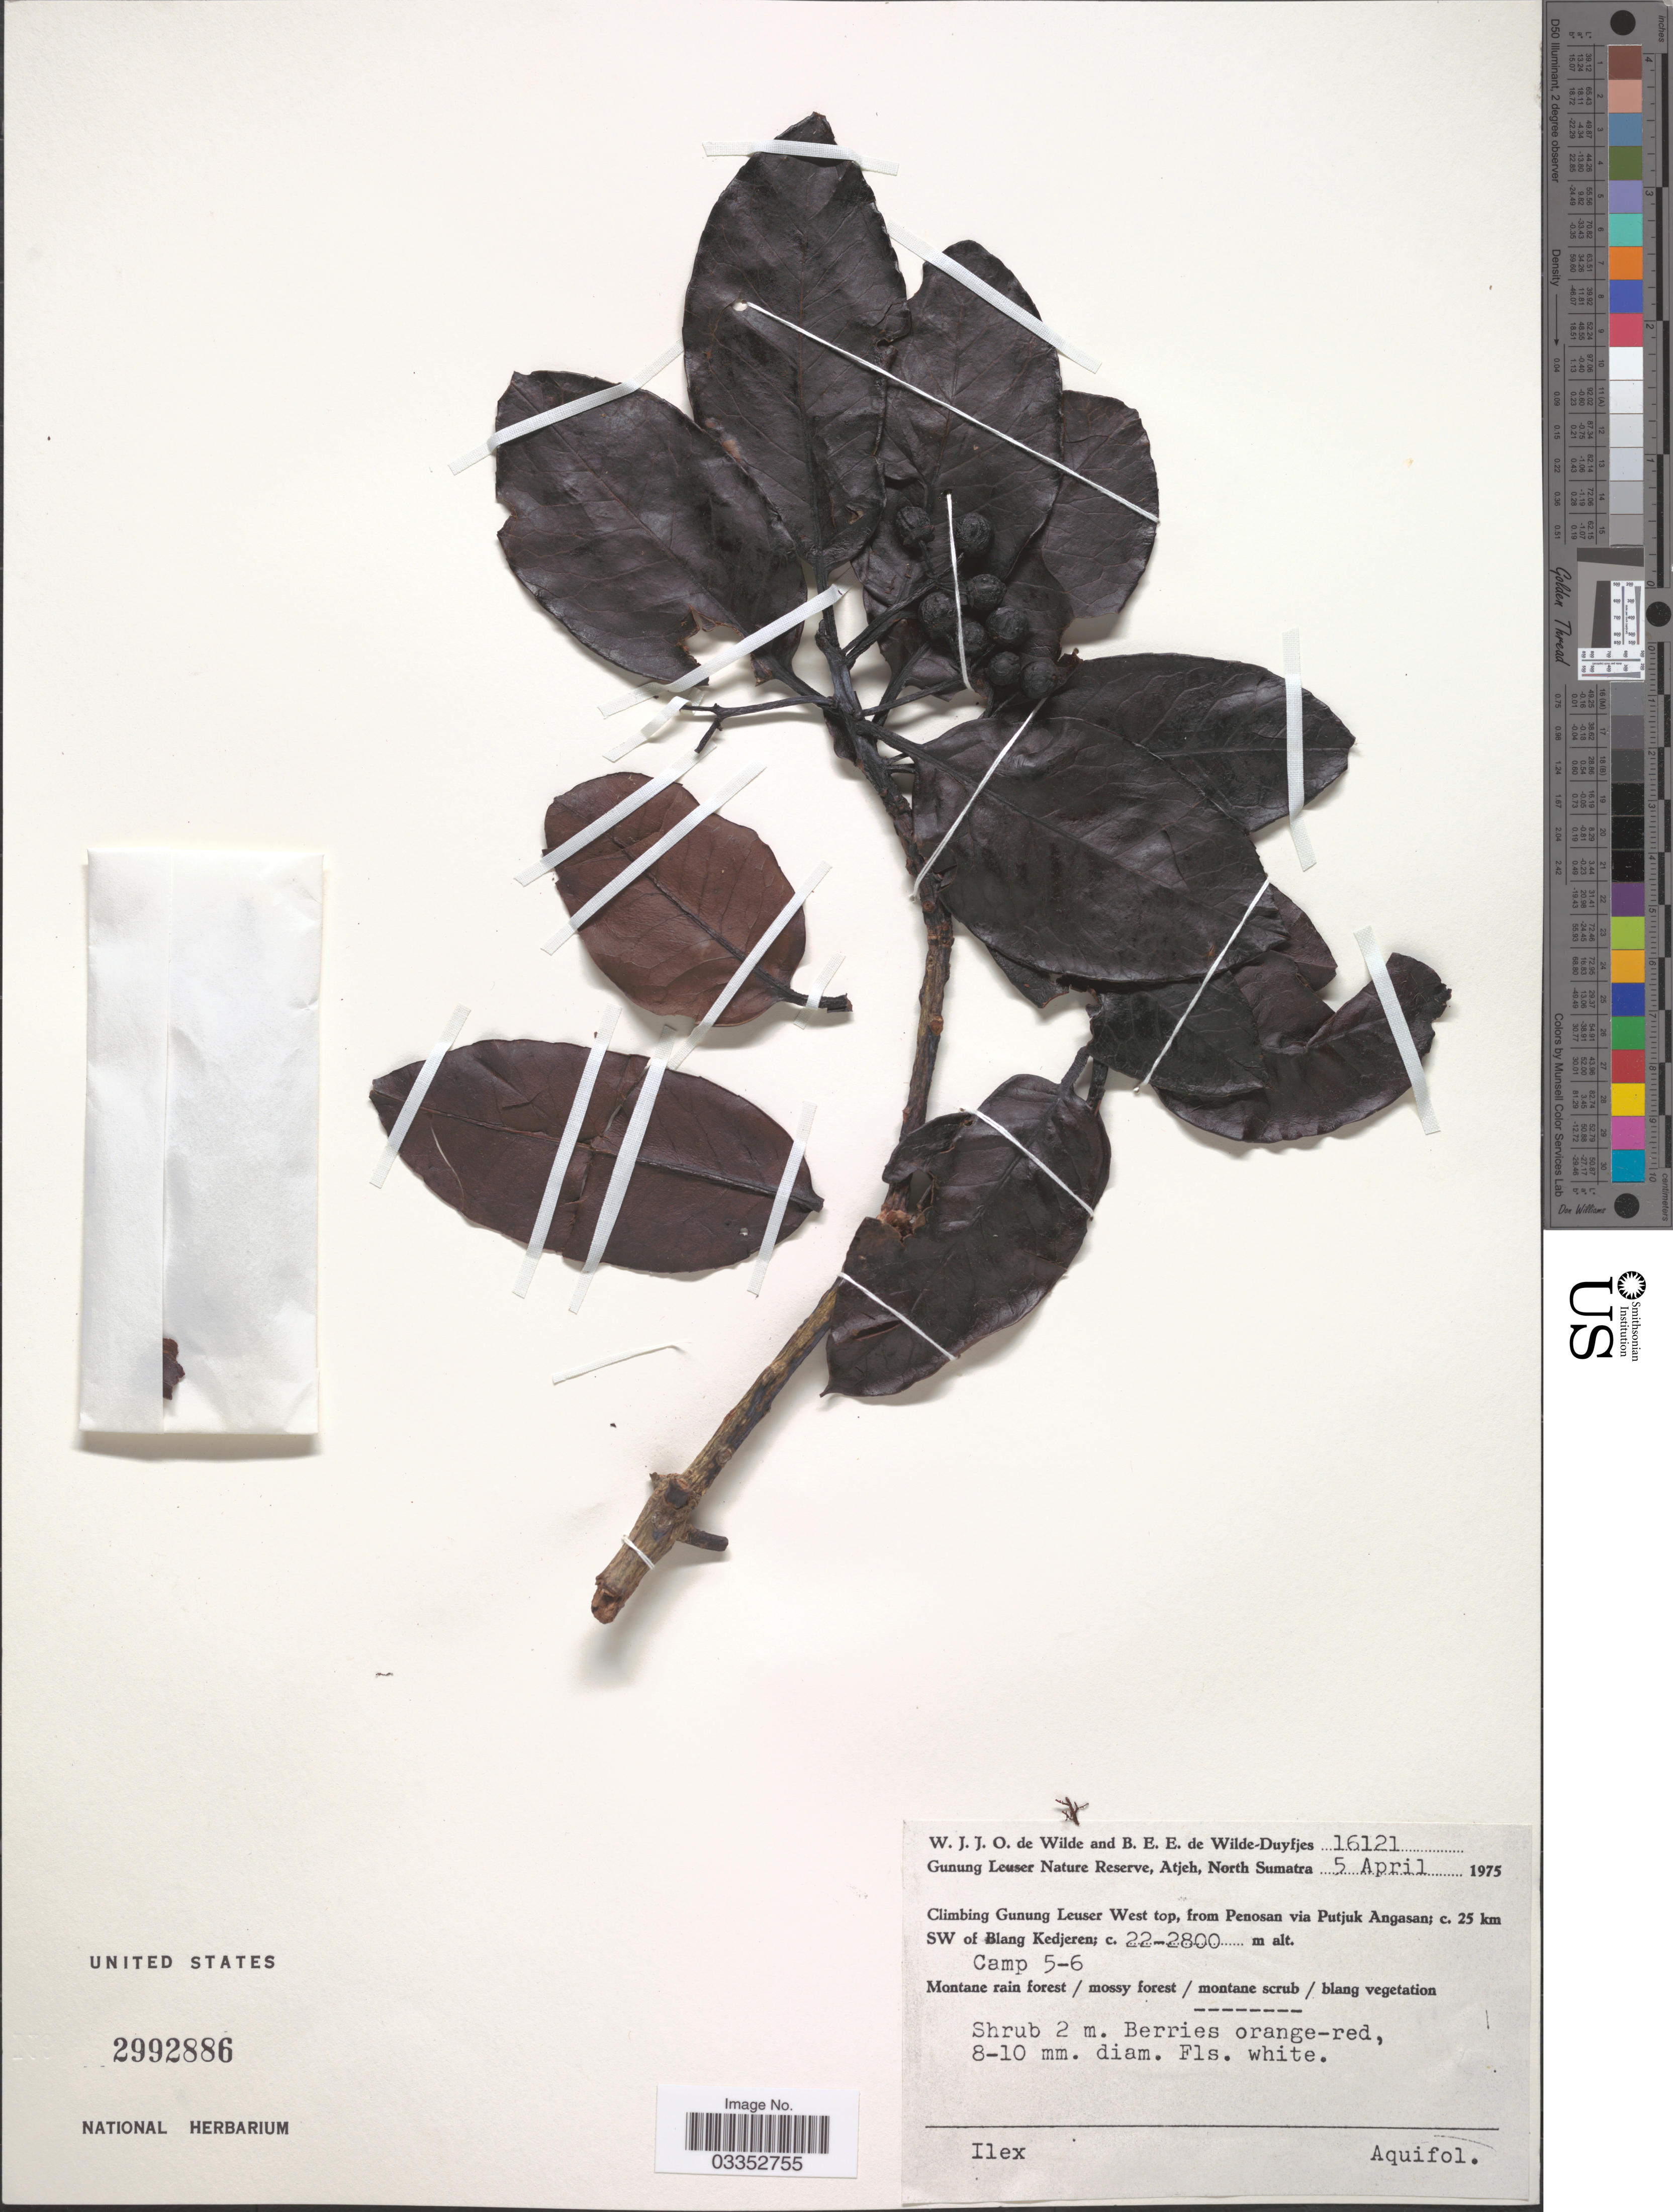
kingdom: Plantae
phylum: Tracheophyta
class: Magnoliopsida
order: Aquifoliales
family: Aquifoliaceae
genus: Ilex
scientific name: Ilex sp.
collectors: W. J. de Wilde & B. E. de Wilde-Duyfjes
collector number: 16121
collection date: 1975-04-05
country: Indonesia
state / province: Sumatra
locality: Gunung Leuser Nature Reserve, Atjeh, North Sumatra. Climbing Gunung Leuser West top, from Penosan via Putjuk Angasan; c. 25 km SW of Blang Kedjeren. Camp 5-6.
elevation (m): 2200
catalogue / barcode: US 2992886